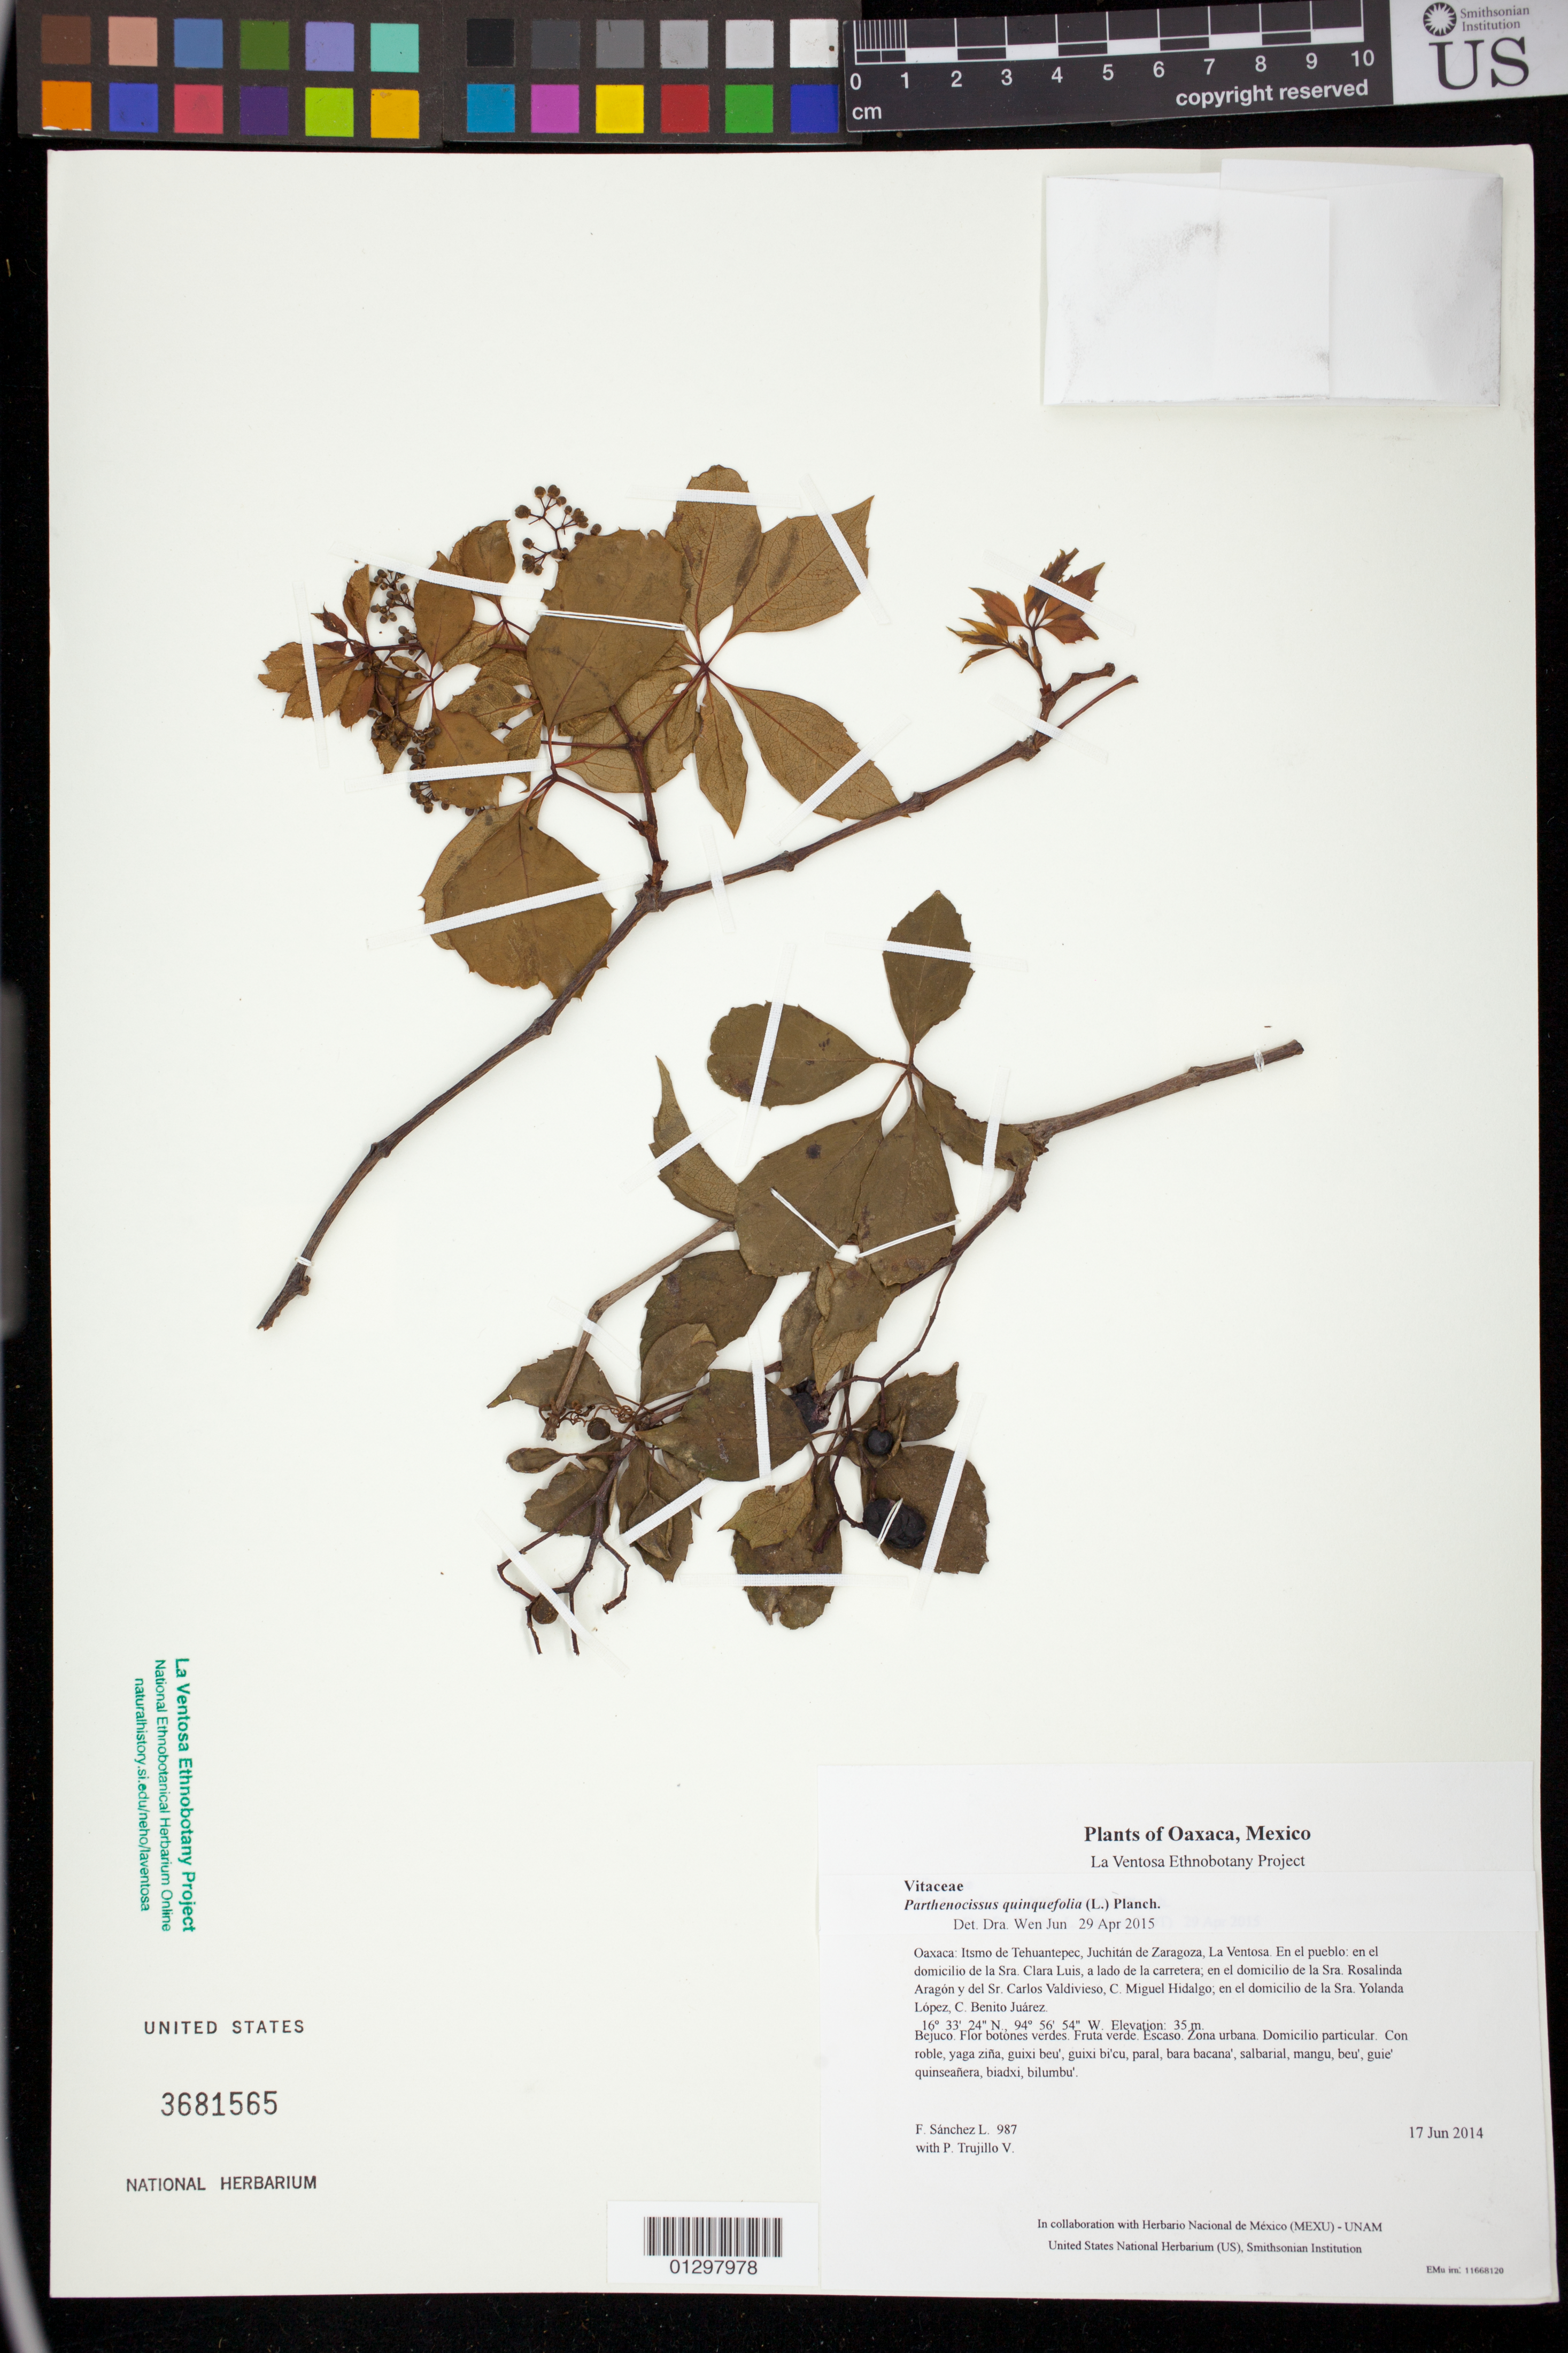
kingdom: Plantae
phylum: Tracheophyta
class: Magnoliopsida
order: Vitales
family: Vitaceae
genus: Parthenocissus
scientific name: Parthenocissus quinquefolia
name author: (L.) Planch.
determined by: Wen, Jun, (BOT), Smithsonian Institution - National Museum of Natural History (UNITED STATES)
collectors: F. Sánchez L. & P. Trujillo V.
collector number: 987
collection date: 2014-06-17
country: Mexico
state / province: Oaxaca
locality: Itsmo de Tehuantepec, Juchitán de Zaragoza, La Ventosa. En el pueblo: en el domicilio de la Sra. Clara Luis, a lado de la carretera; en el domicilio de la Sra. Rosalinda Aragón y del Sr. Carlos Valdivieso, C. Miguel Hidalgo; en el domicilio de la Sra. Yolanda López, C. Benito Juárez.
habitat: Zona urbana. Domicilio particular.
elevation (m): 35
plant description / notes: MEXU, SERO, US; Luba'. Guie' mudu naga'. Cuaananaxhi naga'. Huaxie'.; bejuco enrredadera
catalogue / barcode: US 3681565